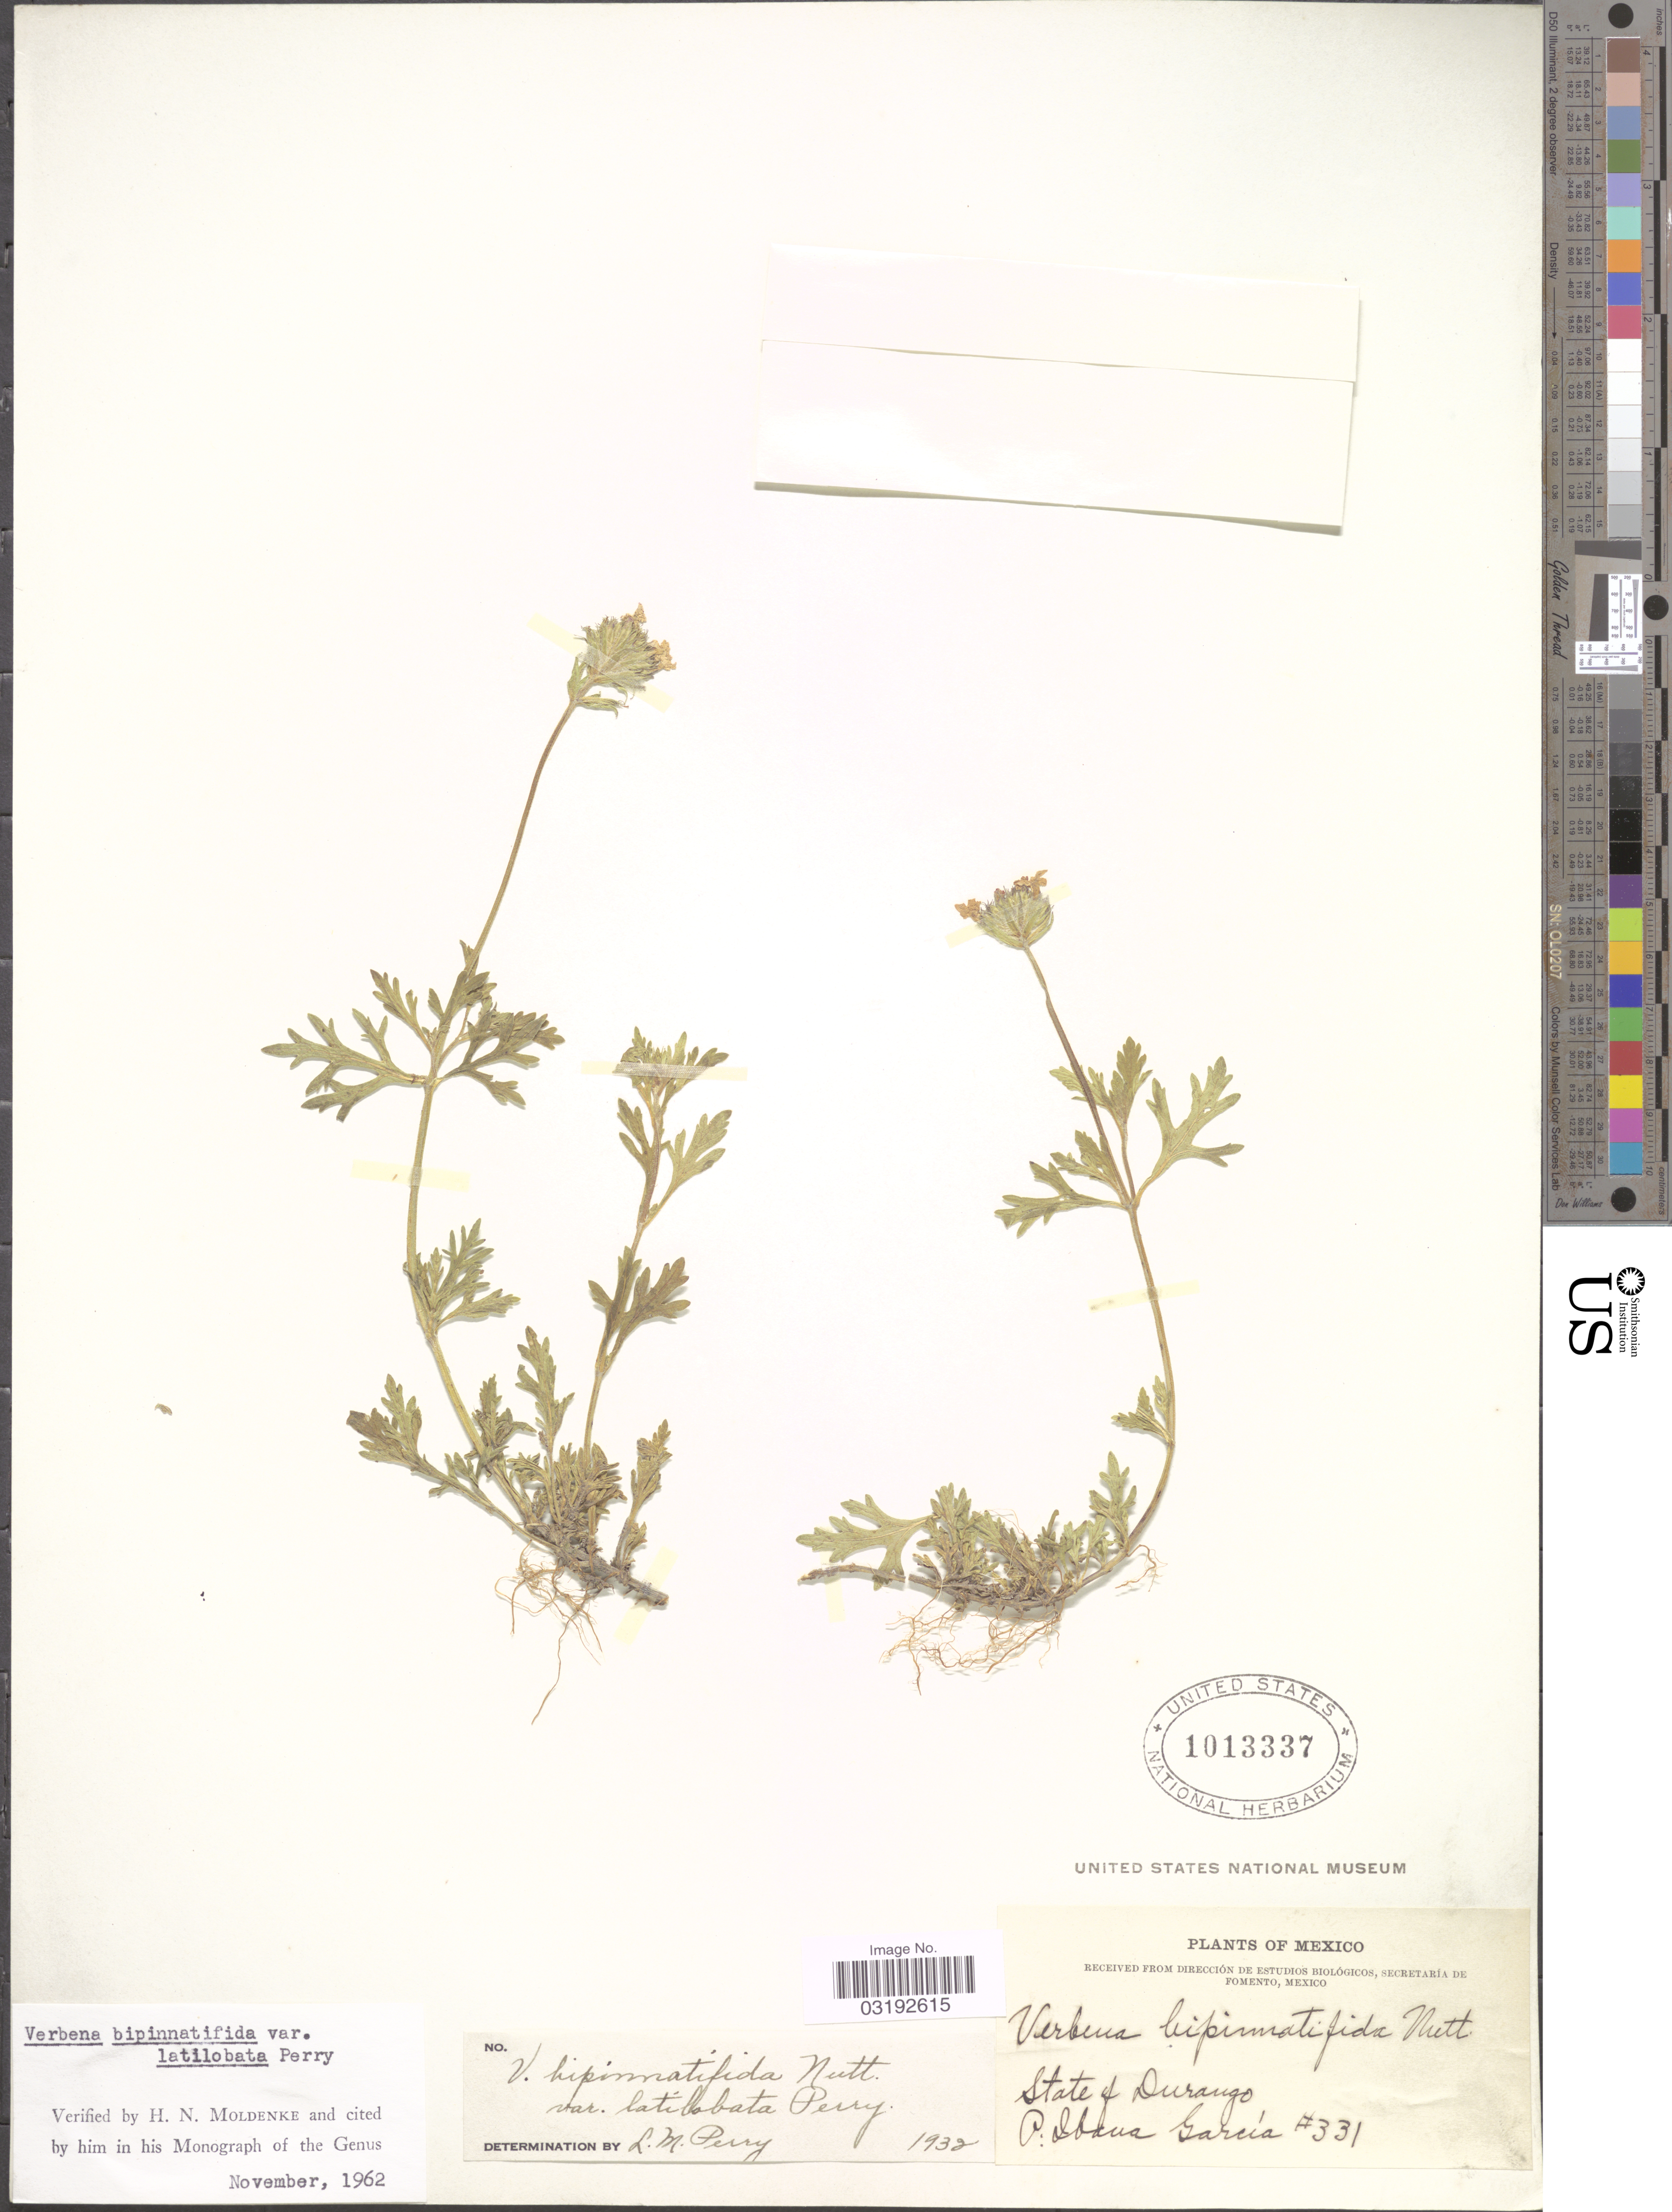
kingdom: Plantae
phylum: Tracheophyta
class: Magnoliopsida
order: Lamiales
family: Verbenaceae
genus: Verbena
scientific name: Verbena bipinnatifida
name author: (Schauer) Nutt.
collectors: P. I. Garcia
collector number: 331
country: Mexico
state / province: Durango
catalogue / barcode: US 1013337